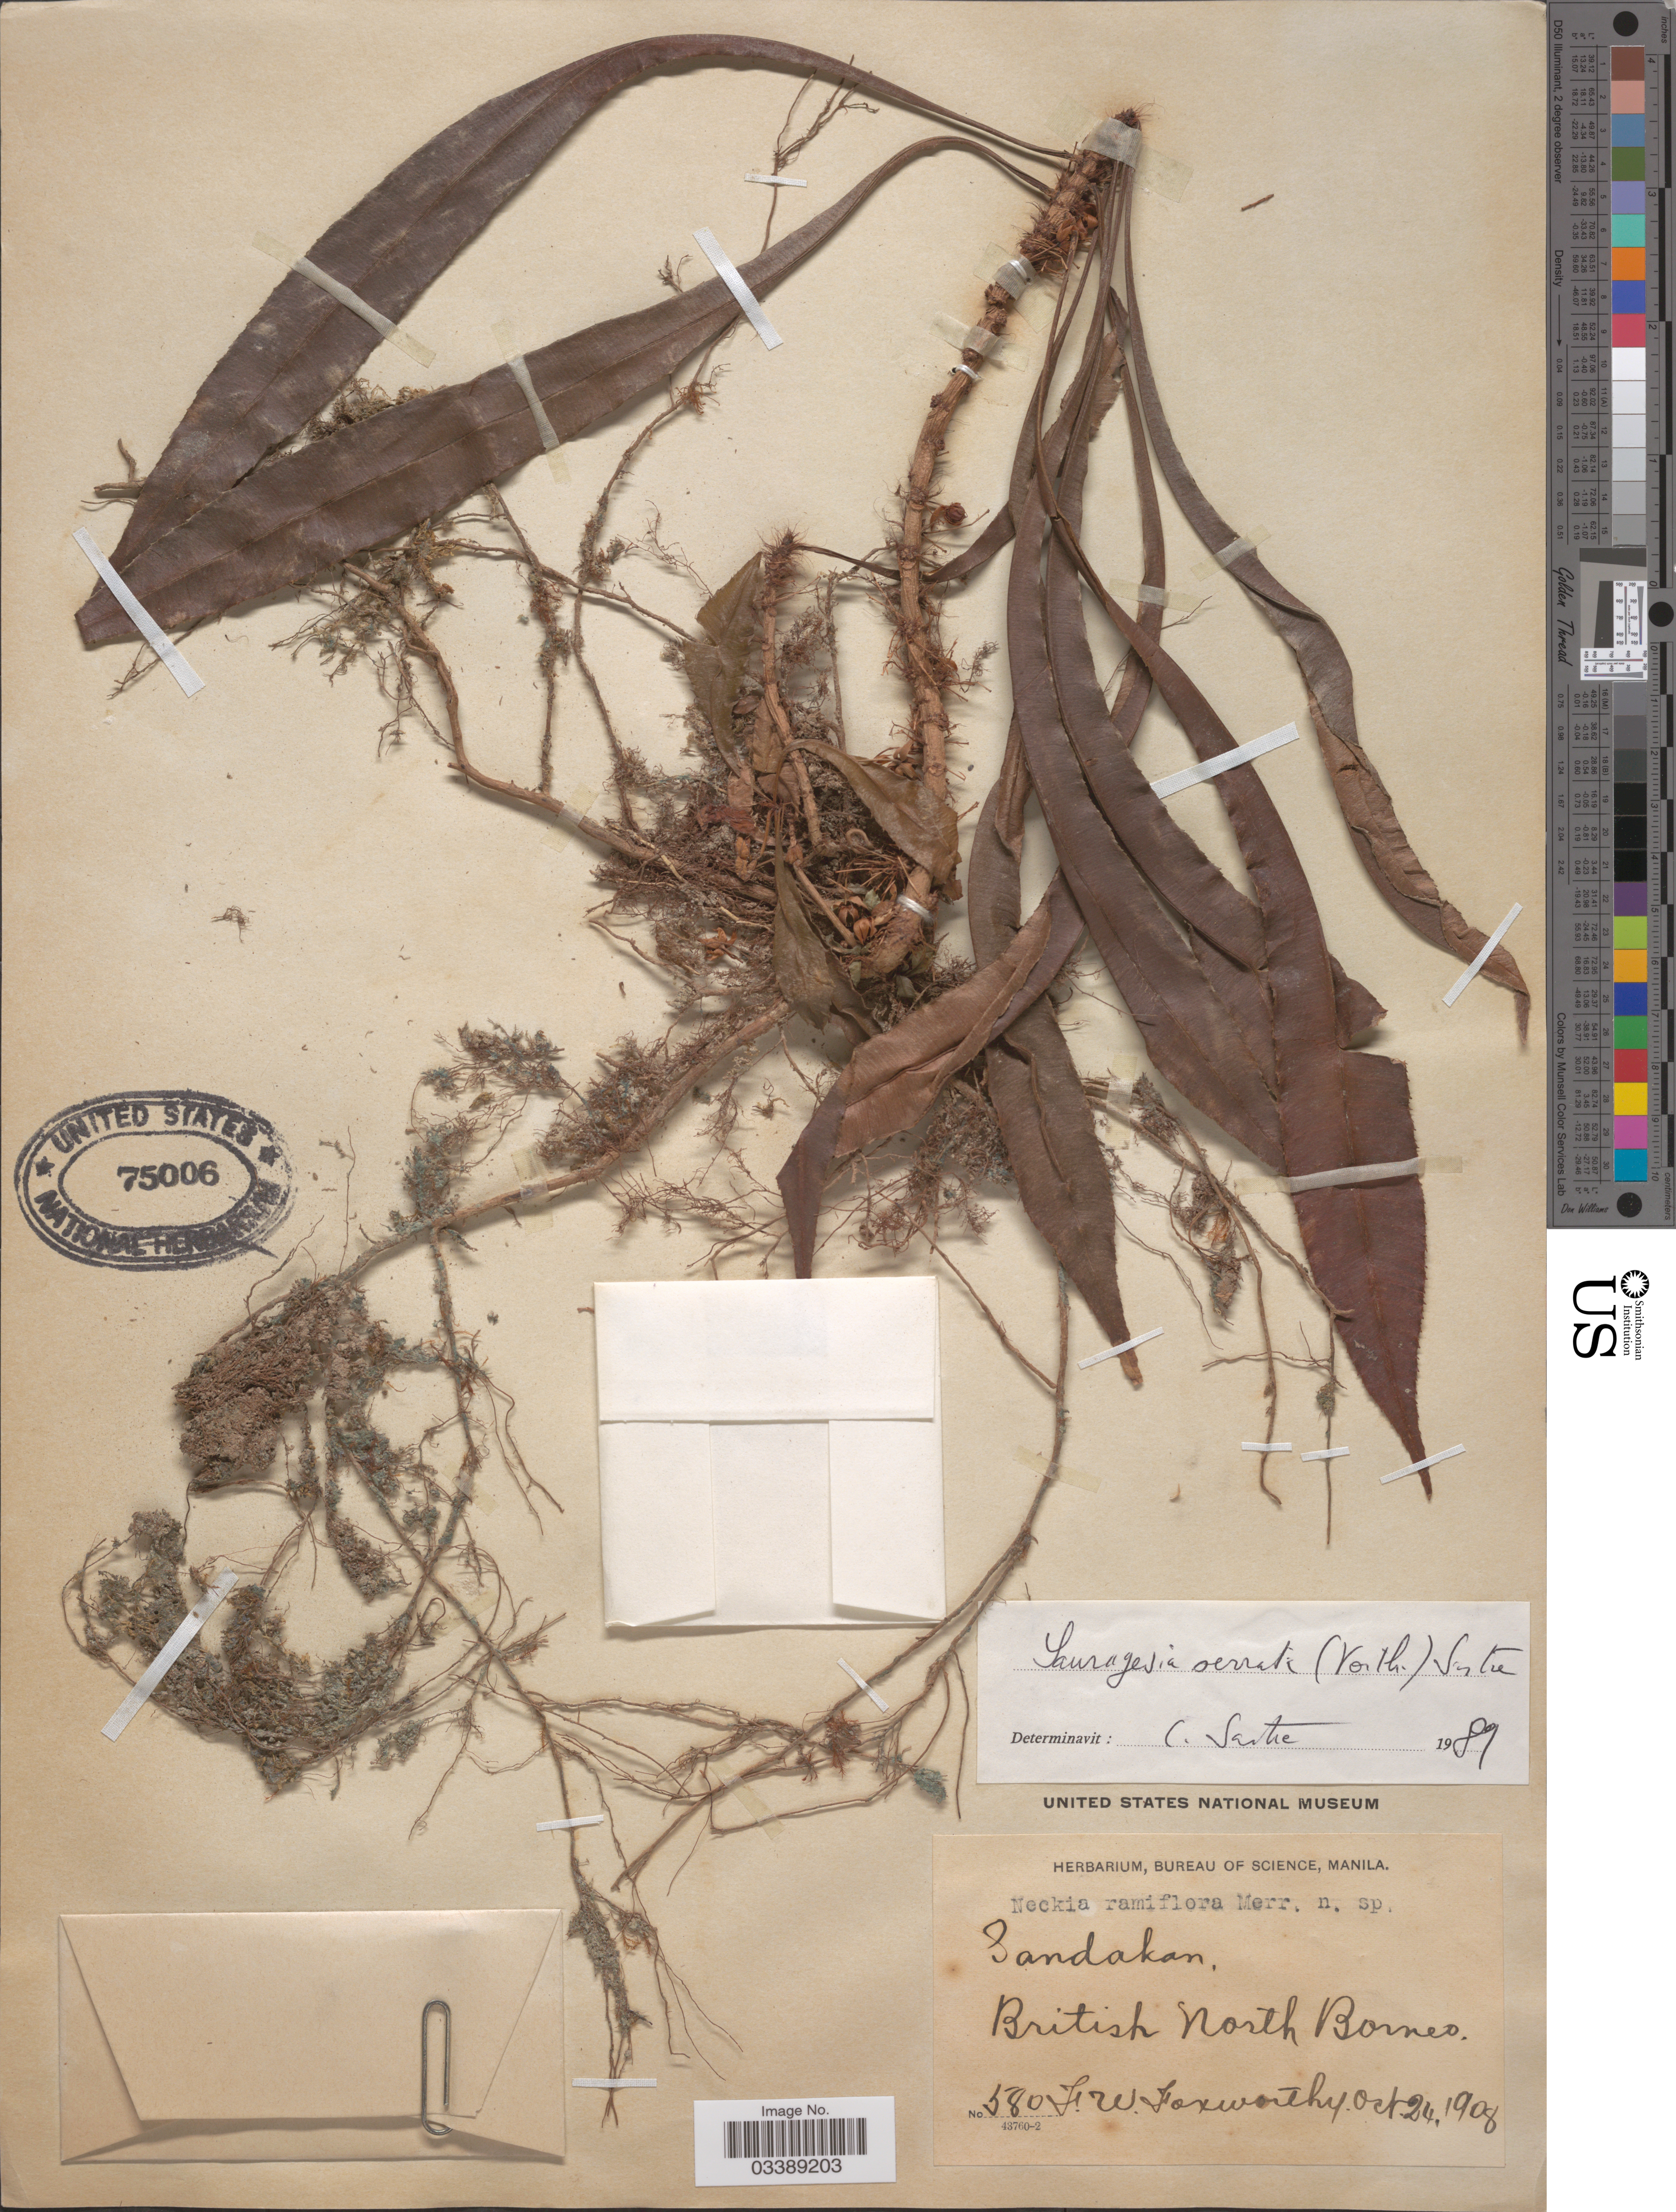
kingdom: Plantae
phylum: Tracheophyta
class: Magnoliopsida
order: Malpighiales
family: Ochnaceae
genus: Neckia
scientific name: Neckia serrata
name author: Korth.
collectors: F. W. Foxworthy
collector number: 580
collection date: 1908-10-24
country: Malaysia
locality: Sandakan, British North Borneo.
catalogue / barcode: US 75006